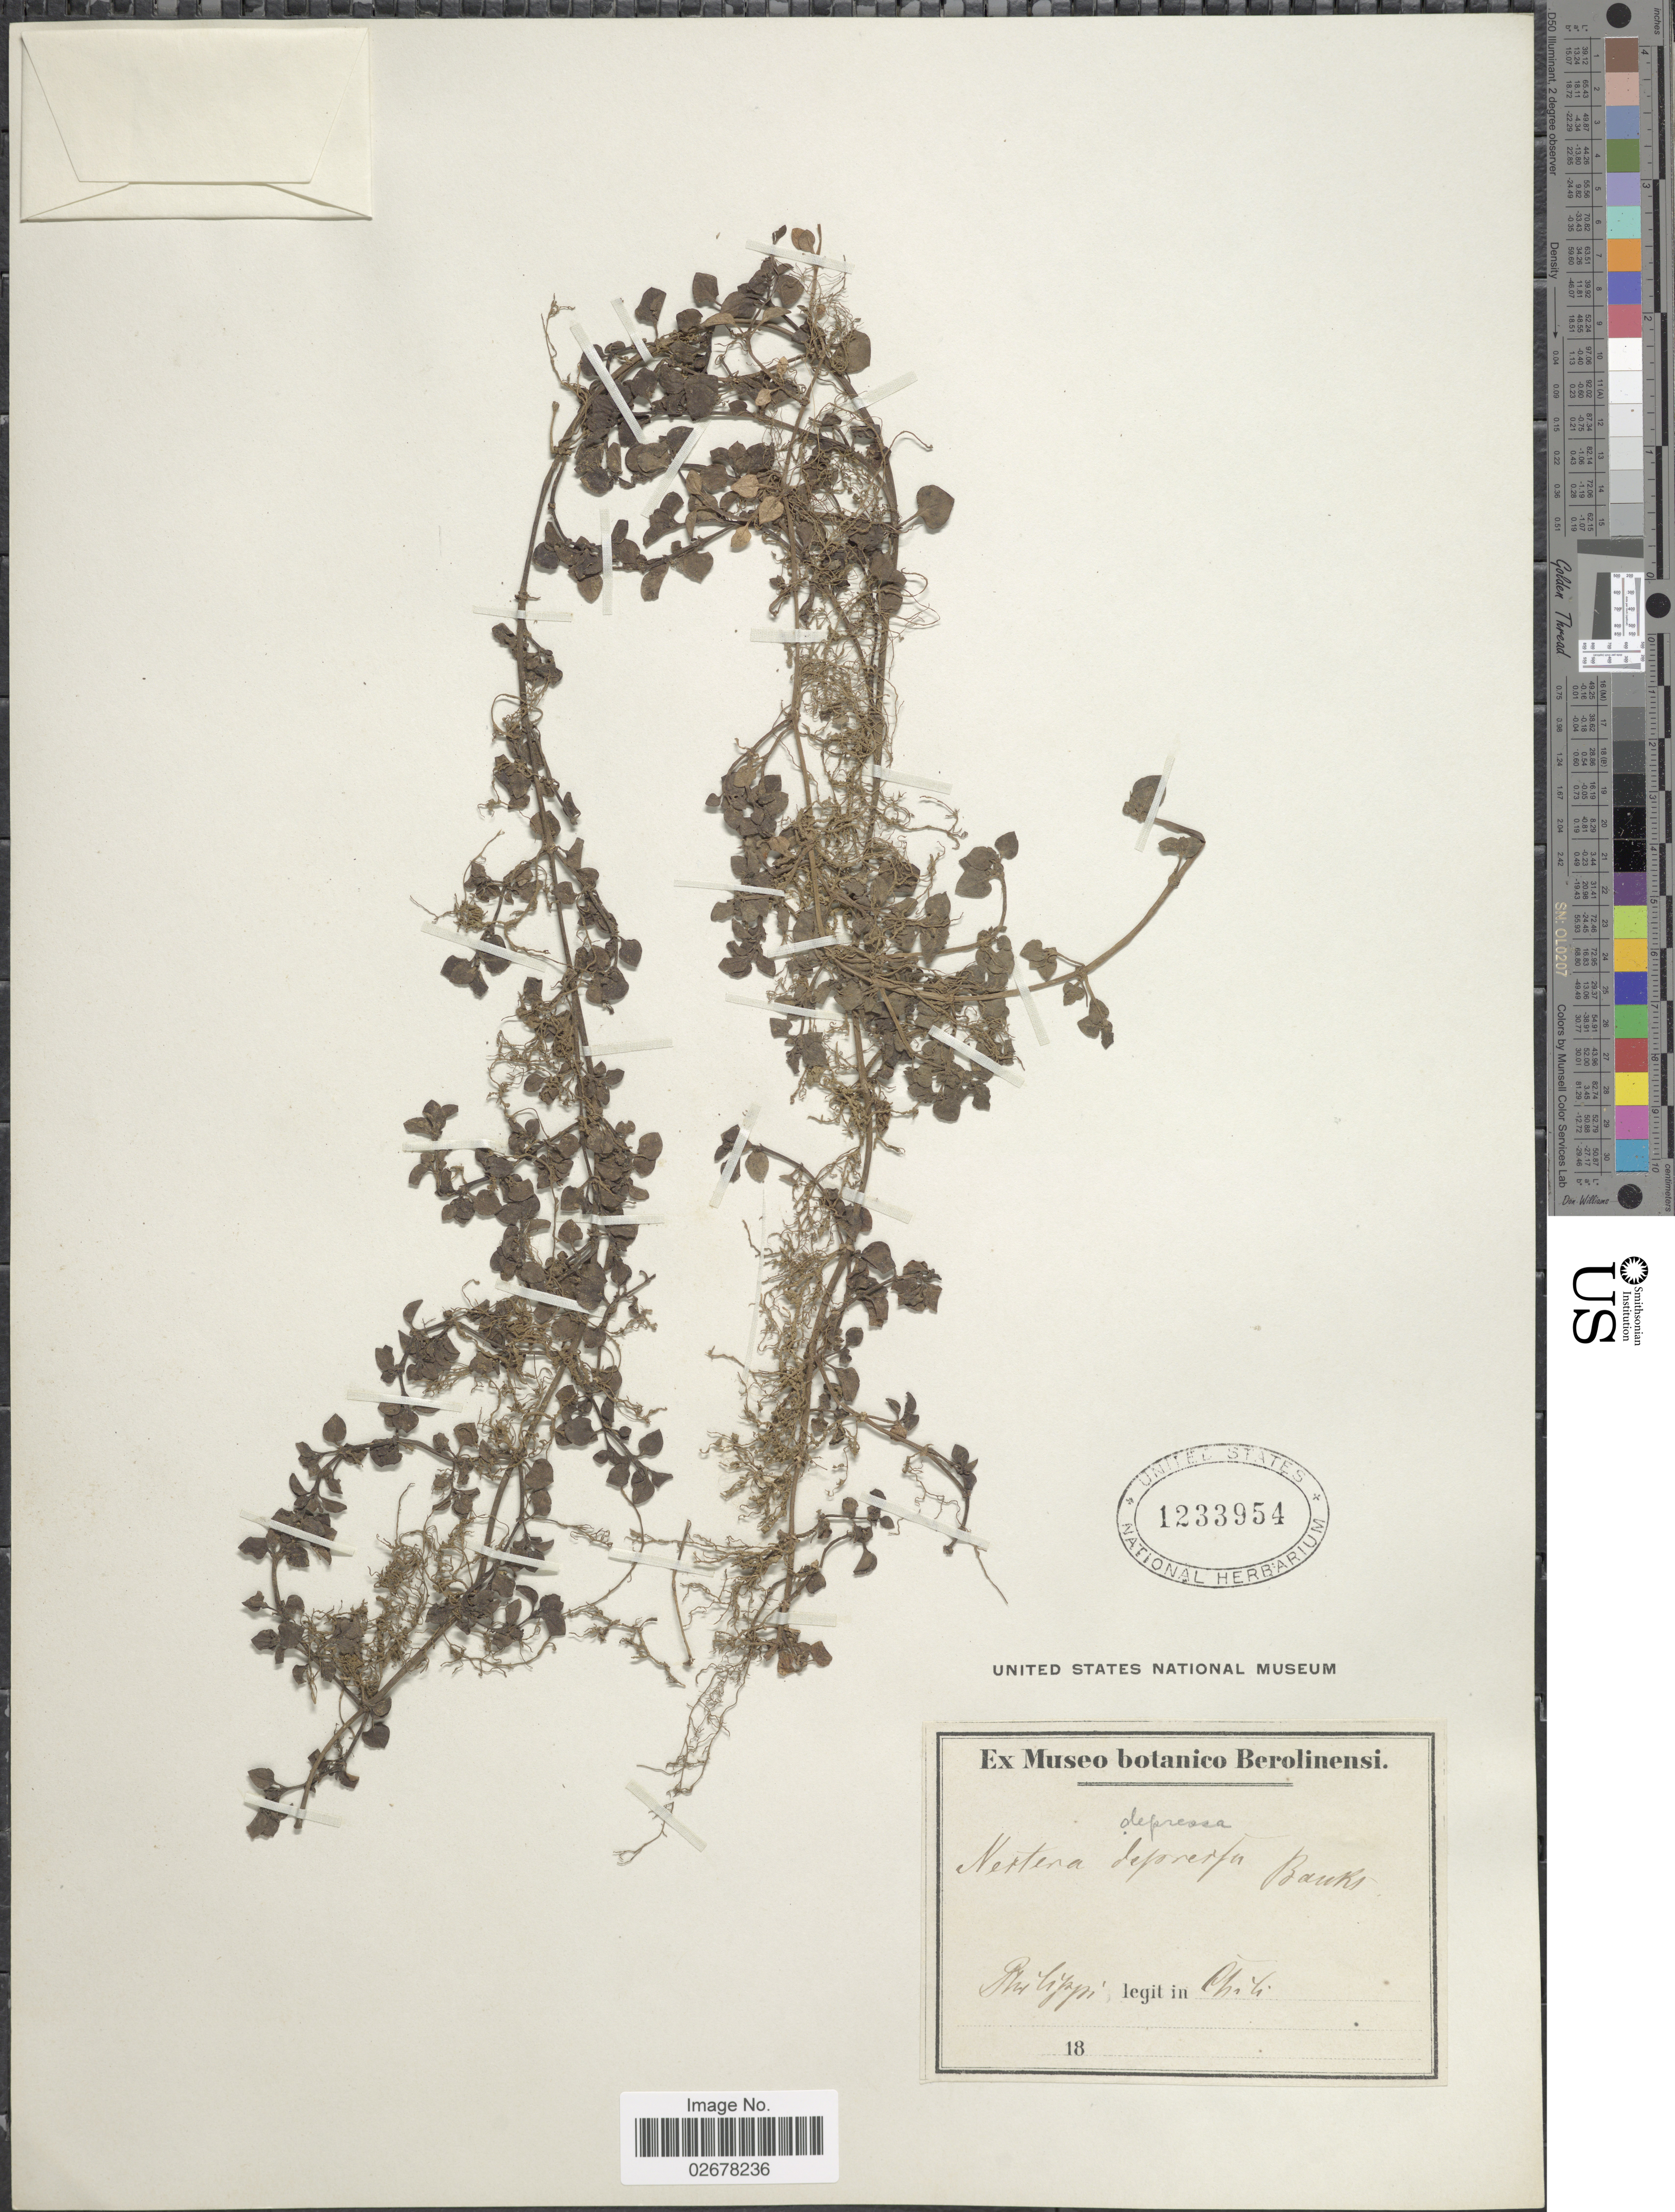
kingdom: Plantae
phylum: Tracheophyta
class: Magnoliopsida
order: Gentianales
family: Rubiaceae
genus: Nertera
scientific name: Nertera depressa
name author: Banks & Sol. ex Gaertn.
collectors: -. Philippi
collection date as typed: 18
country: Chile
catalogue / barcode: US 1233954